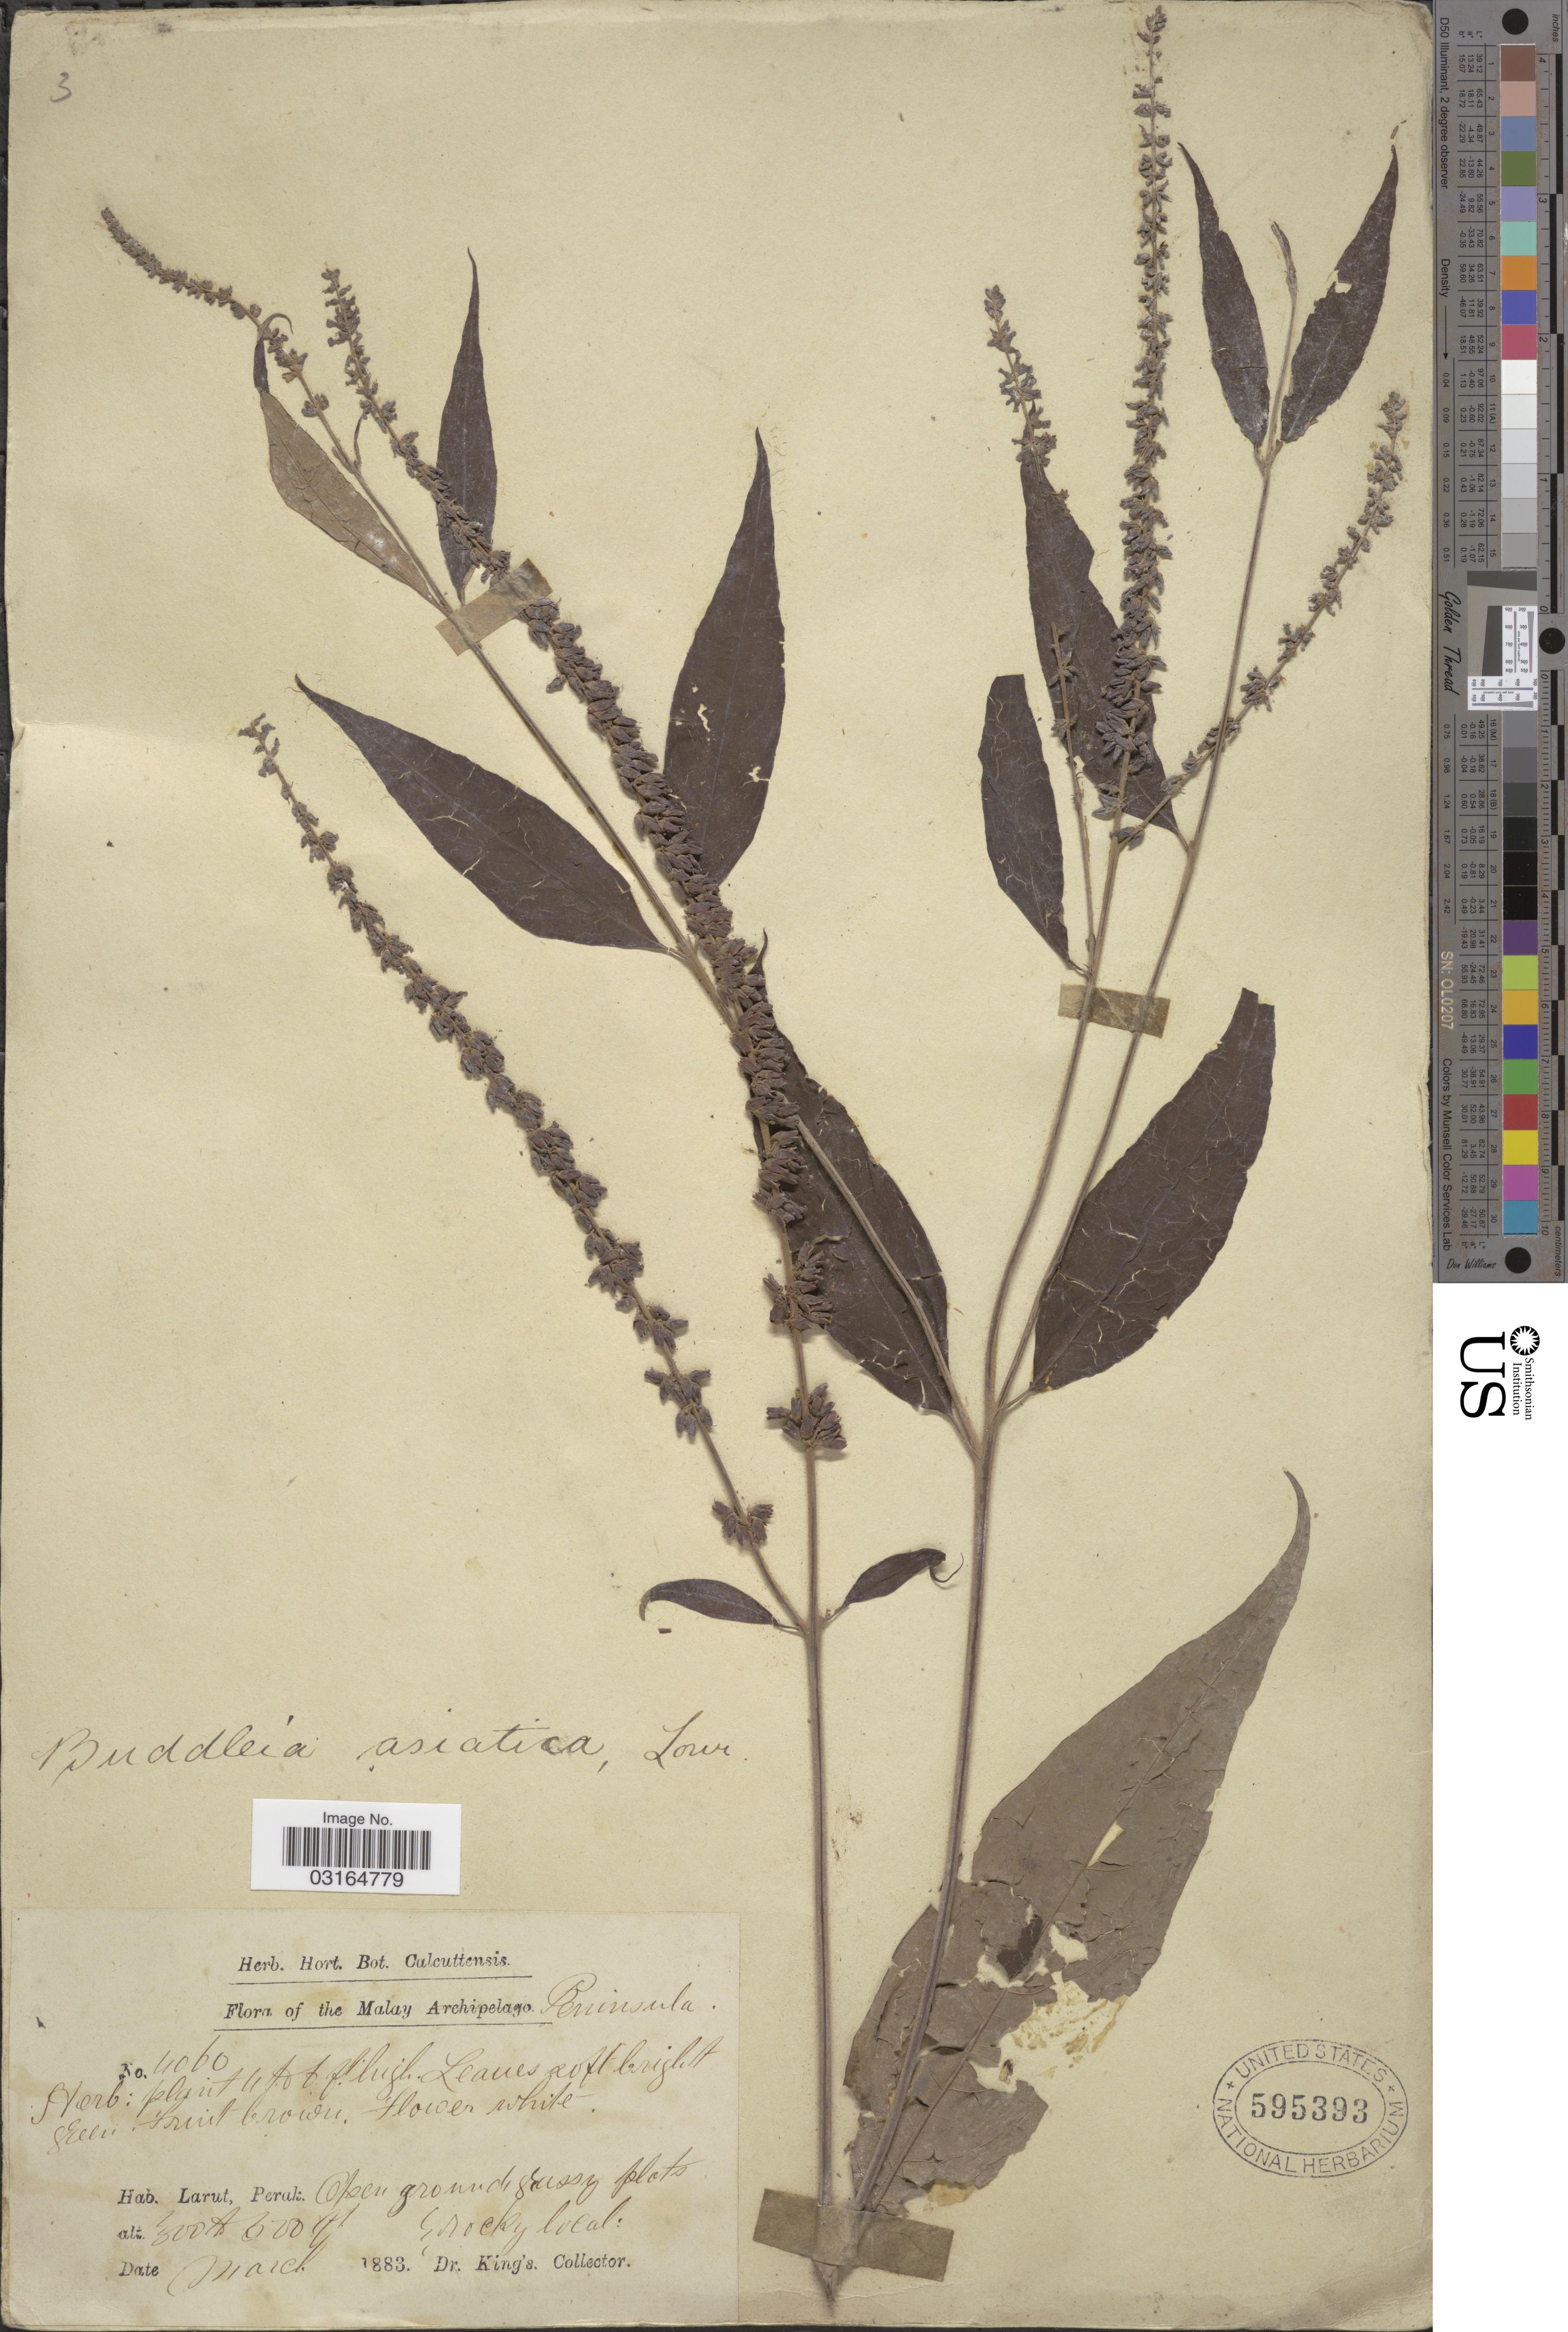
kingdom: Plantae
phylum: Tracheophyta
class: Magnoliopsida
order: Lamiales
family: Scrophulariaceae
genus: Buddleja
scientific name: Buddleja asiatica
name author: Lour.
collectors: Dr. King's collector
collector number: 4060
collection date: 1883-03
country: Malaysia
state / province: Perak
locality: Malay Peninsula. Larut, Perak.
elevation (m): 91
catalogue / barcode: US 595393